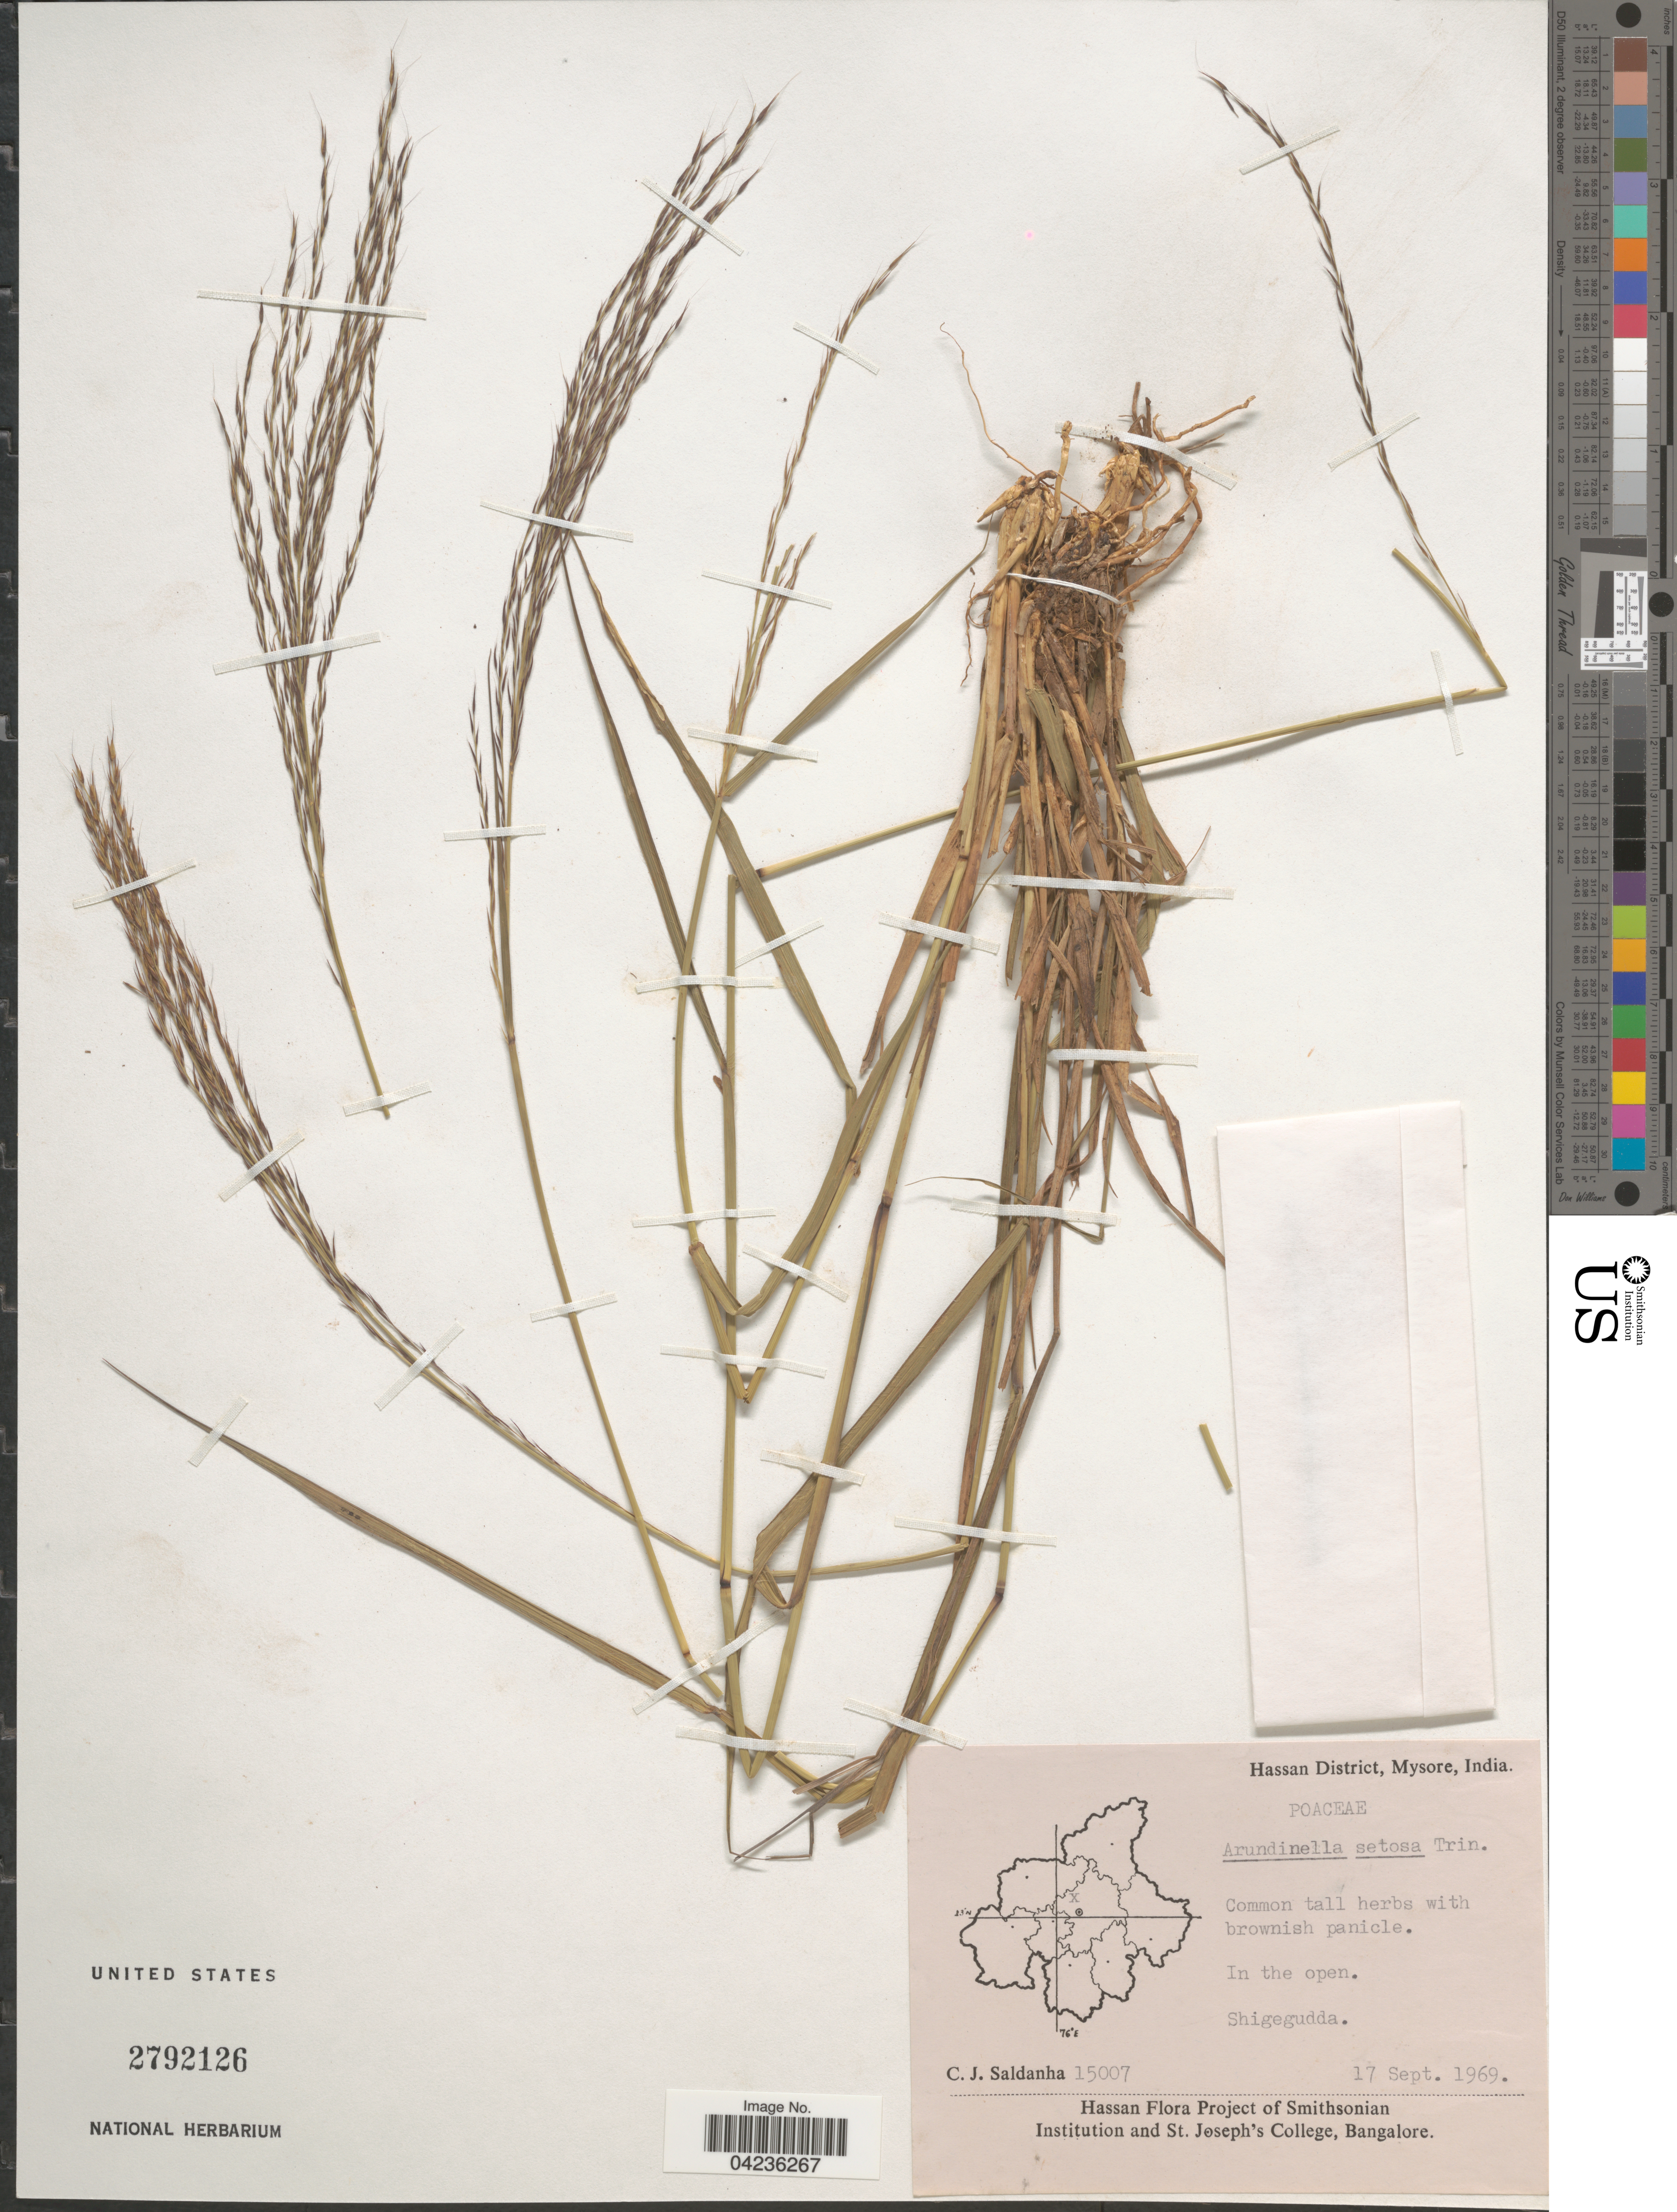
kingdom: Plantae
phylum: Tracheophyta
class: Liliopsida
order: Poales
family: Poaceae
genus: Arundinella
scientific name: Arundinella setosa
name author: Trin.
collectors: C. J. Saldanha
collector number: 15007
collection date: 1969-09-17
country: India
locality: Hassan District, Mysore. In the open. Shigegudda.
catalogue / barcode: US 2792126